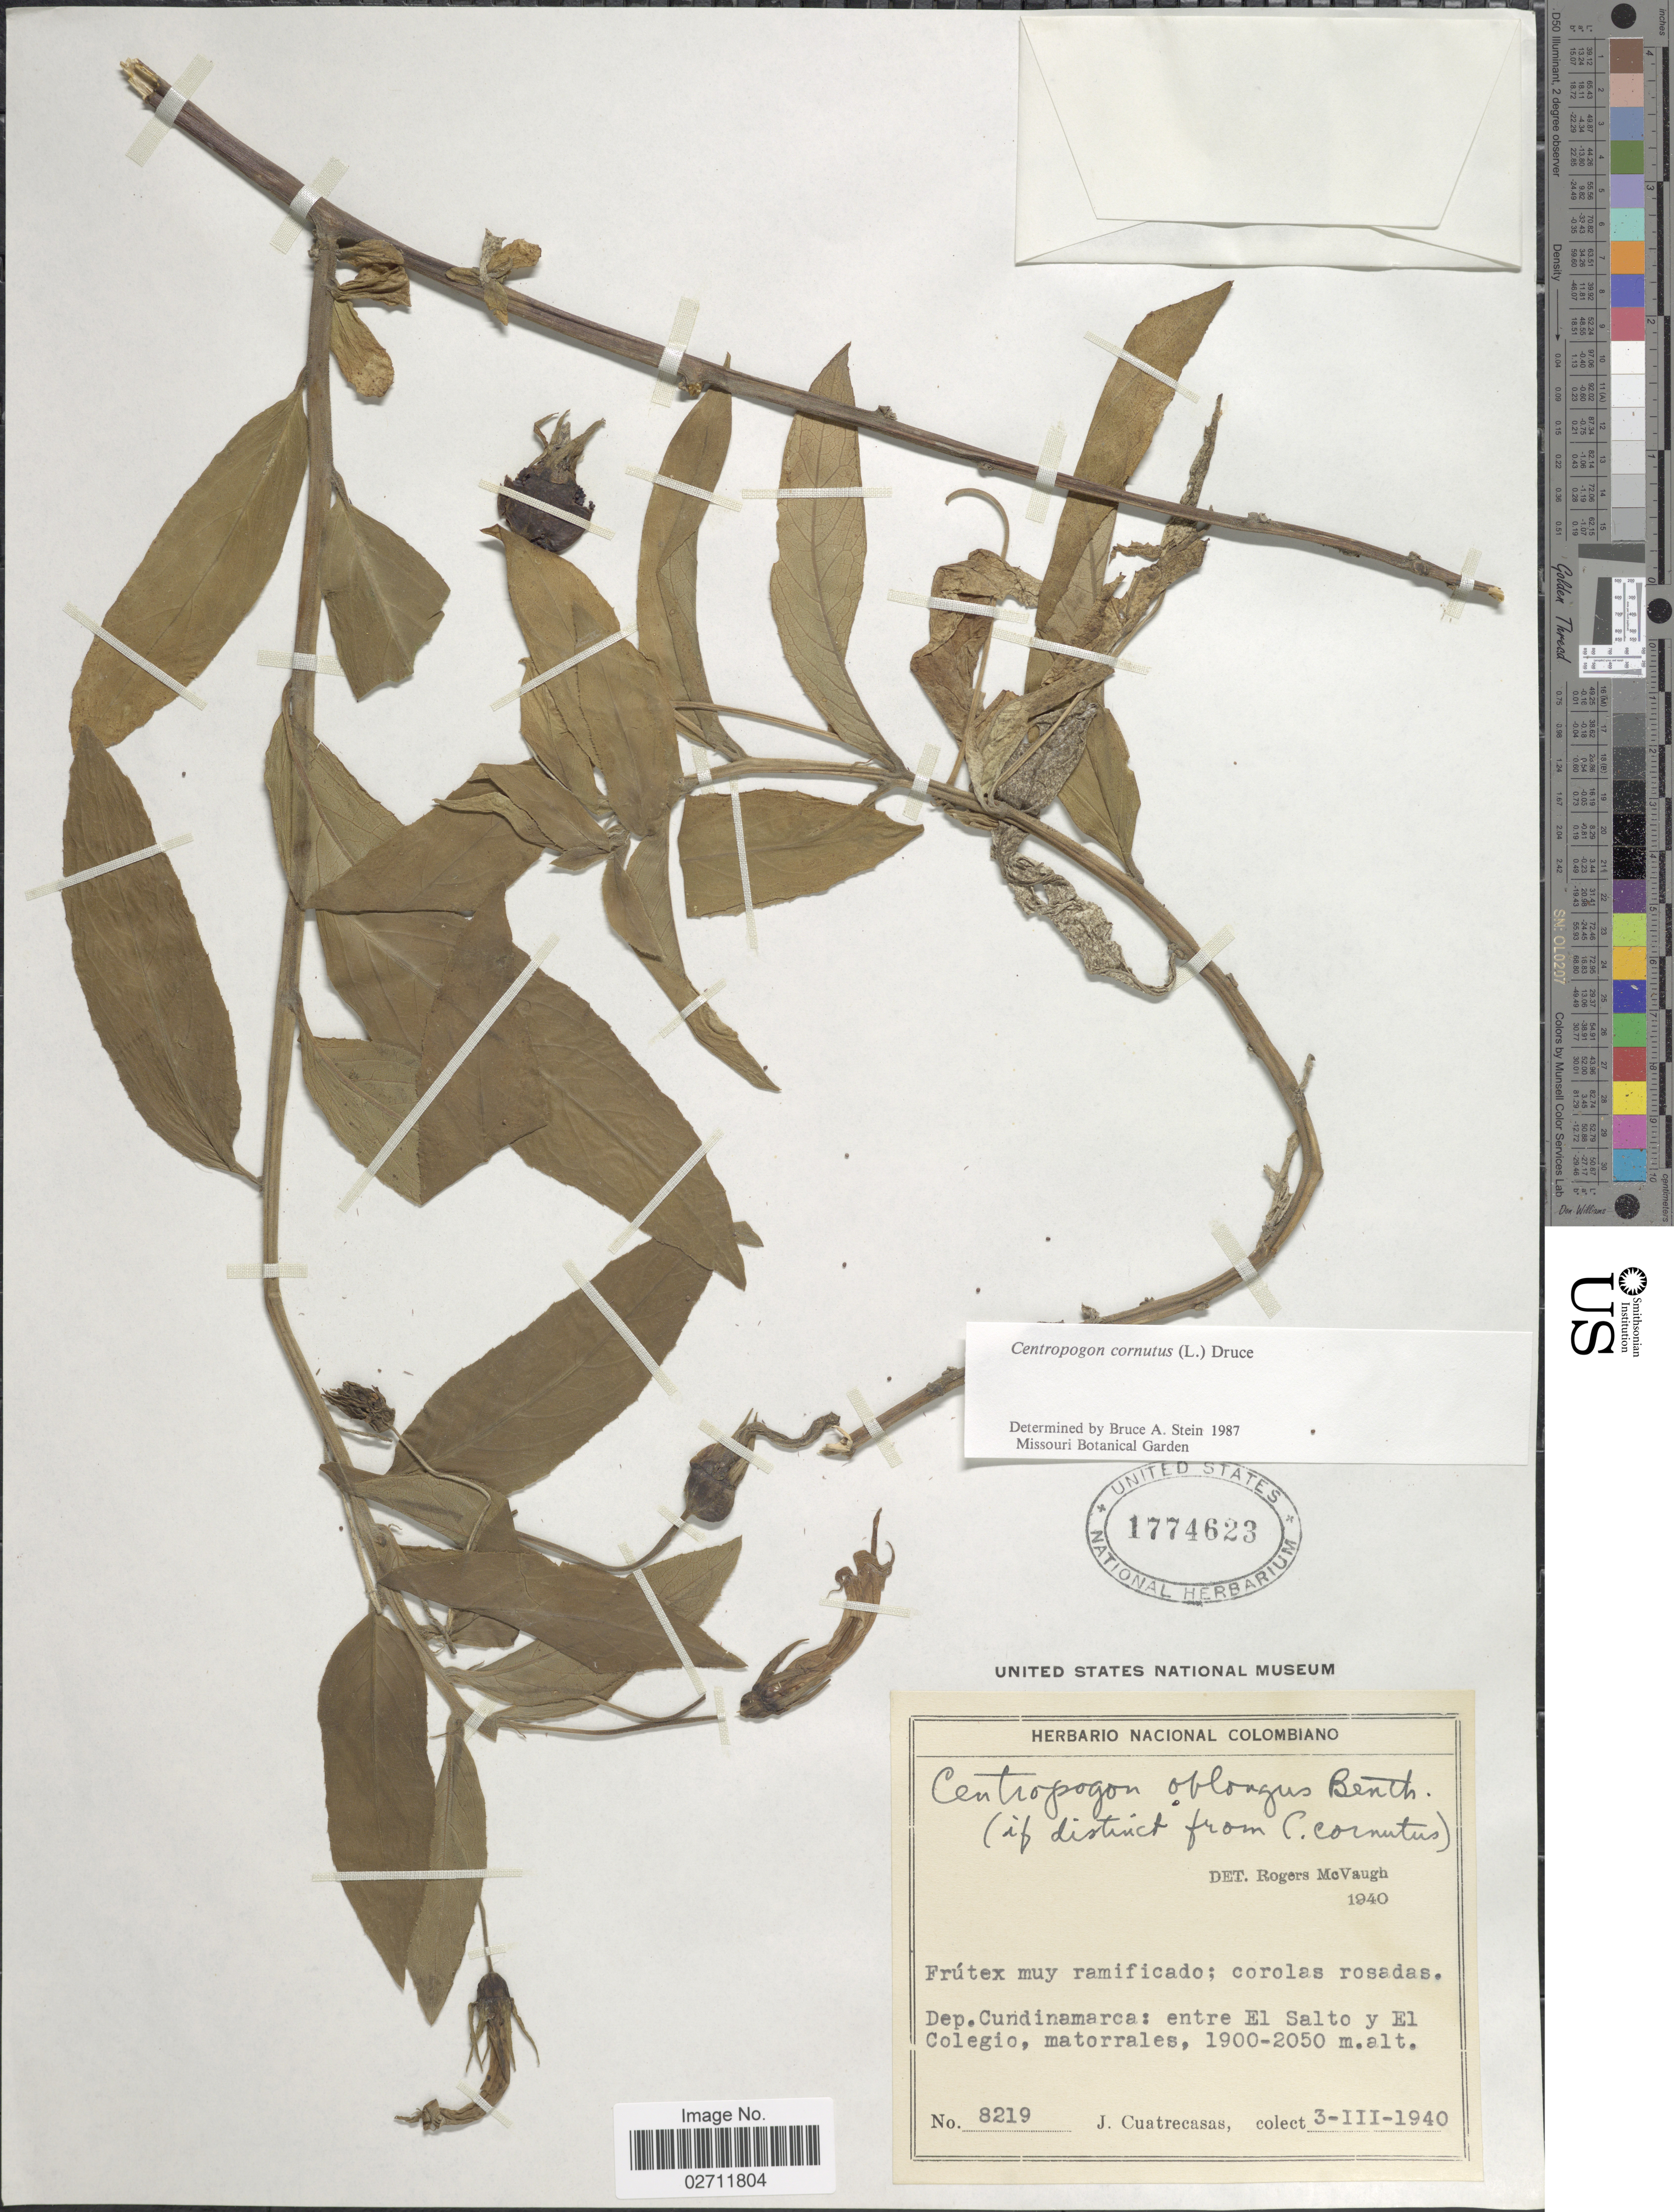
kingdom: Plantae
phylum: Tracheophyta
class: Magnoliopsida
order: Asterales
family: Campanulaceae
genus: Centropogon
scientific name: Centropogon cornutus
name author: (L.) Druce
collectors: J. Cuatrecasas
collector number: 8219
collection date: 1940-03-03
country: Colombia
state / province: Cundinamarca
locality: Entre El Salto y El Colegio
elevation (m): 1900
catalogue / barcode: US 1774623